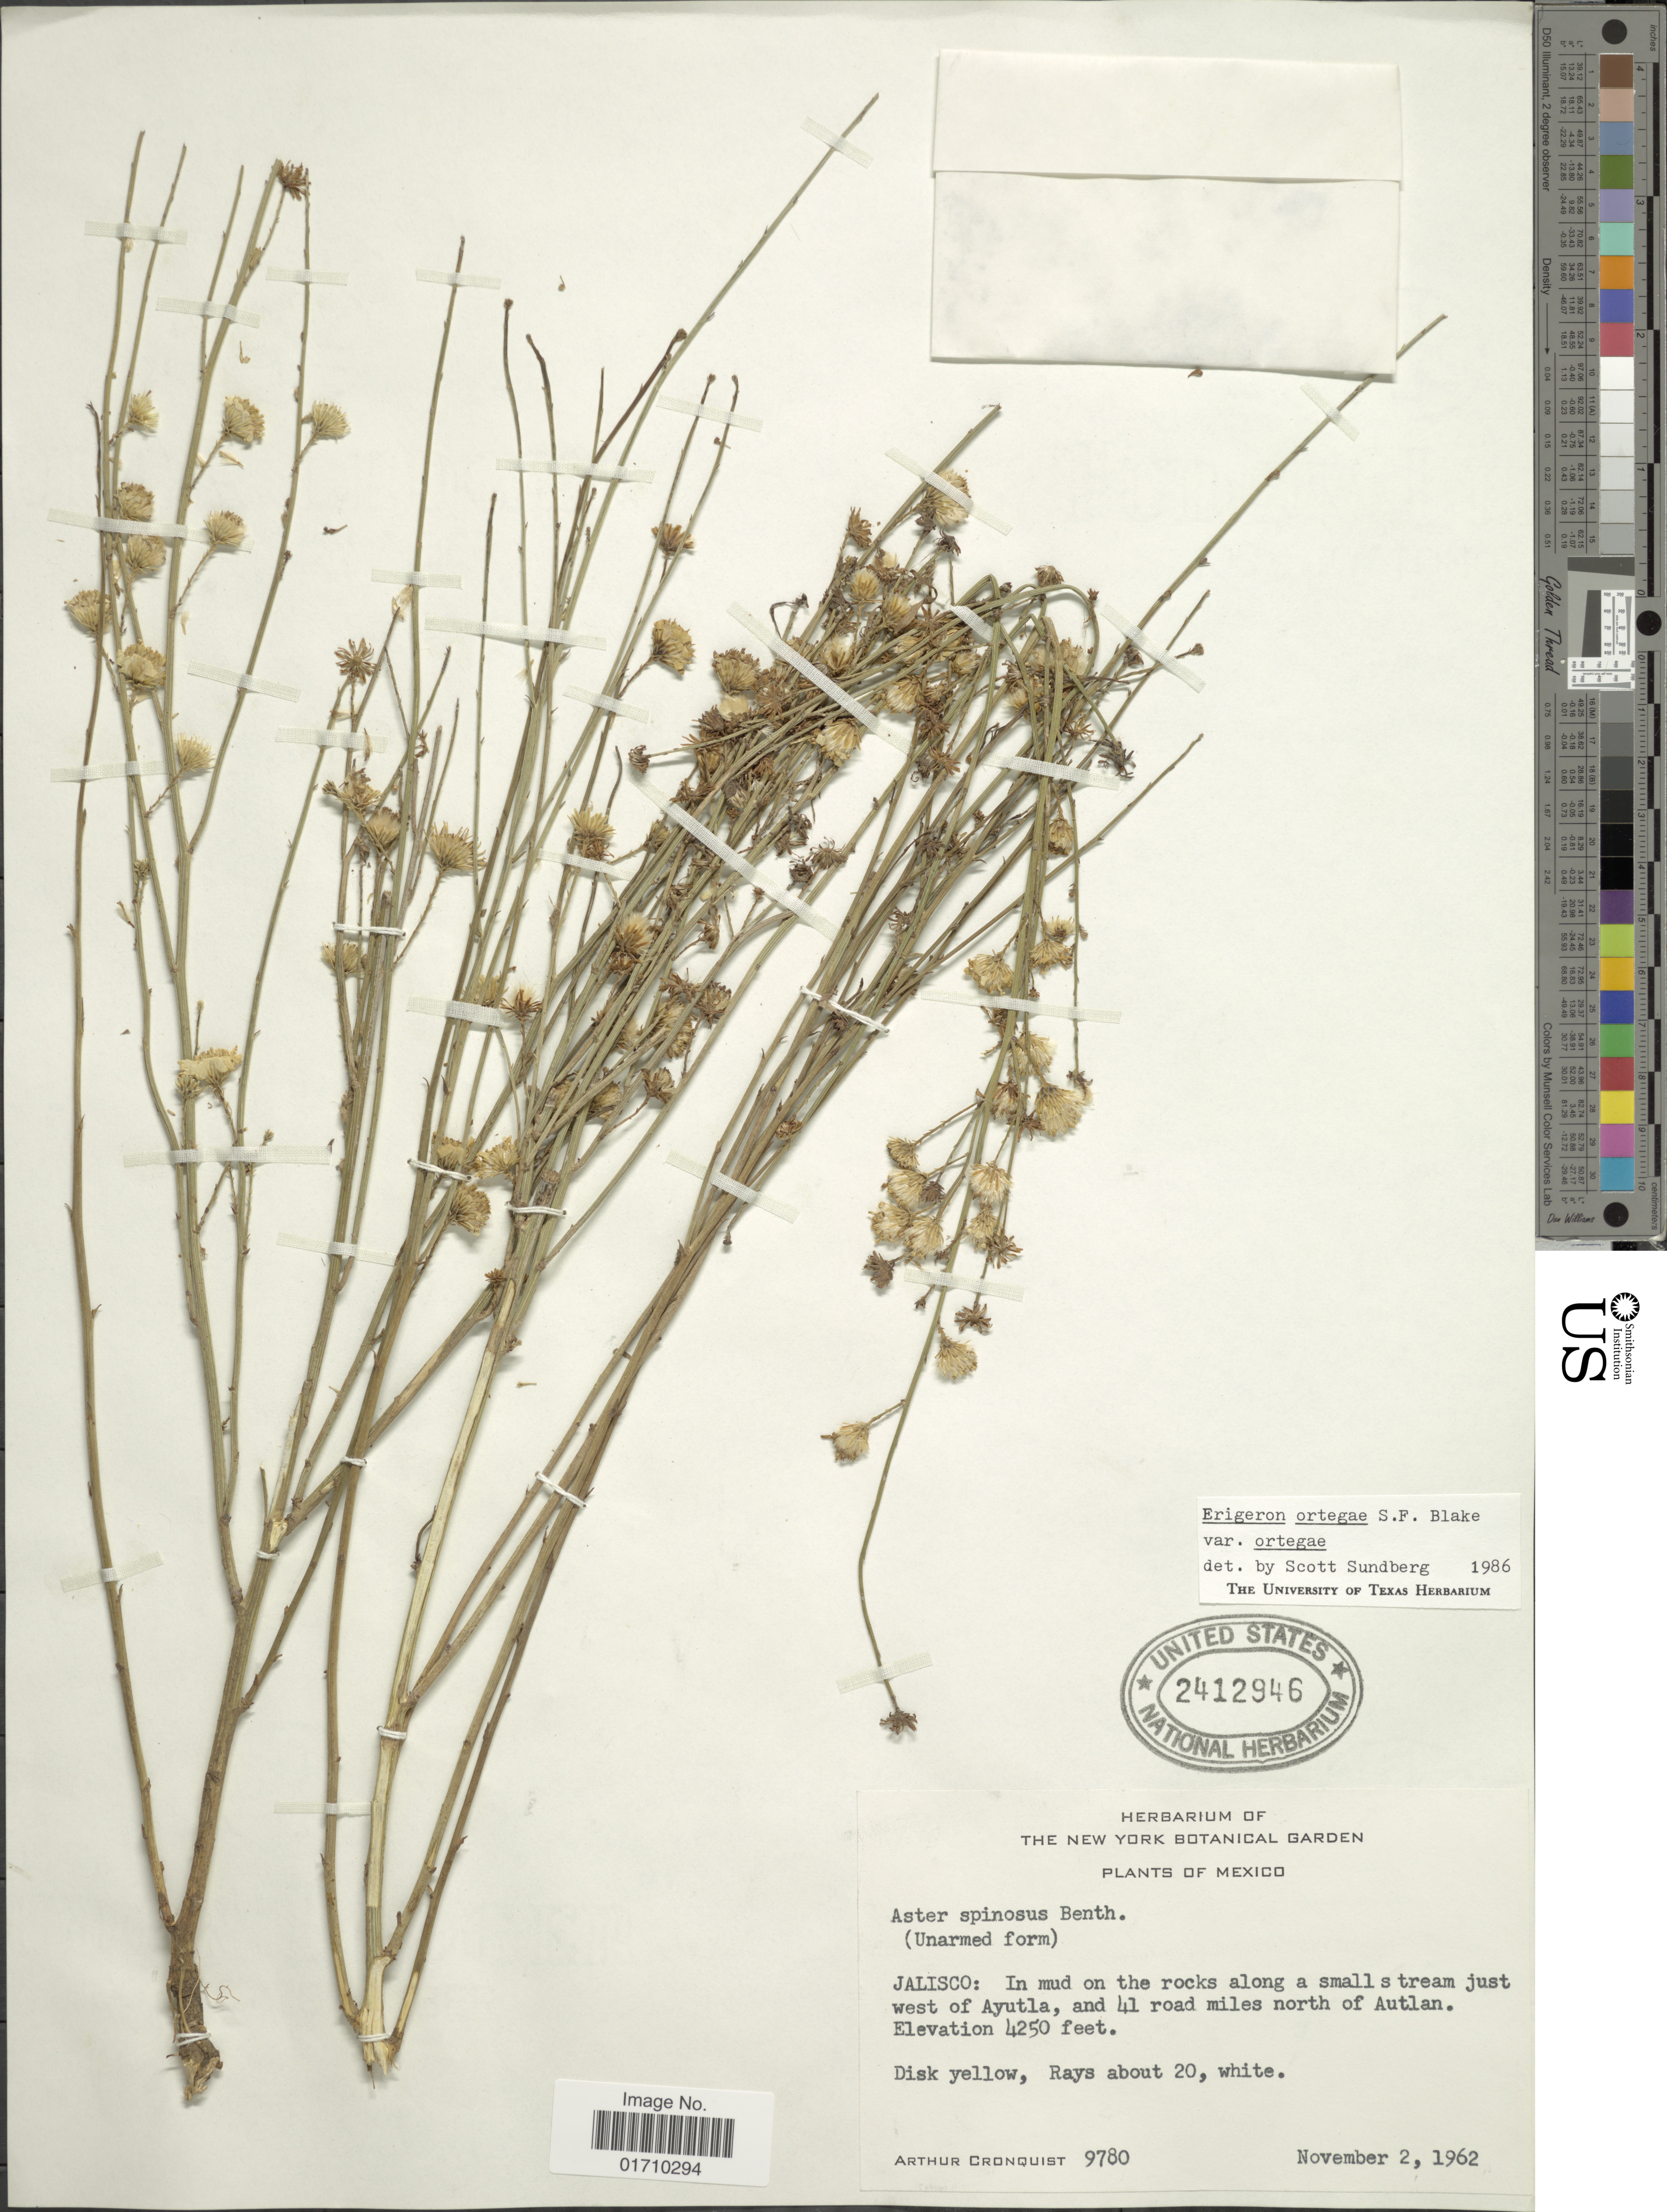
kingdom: Plantae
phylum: Tracheophyta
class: Magnoliopsida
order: Asterales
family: Asteraceae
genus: Chloracantha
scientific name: Chloracantha spinosa var. jaliscensis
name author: (McVaugh) S.D. Sundb.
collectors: A. J. Cronquist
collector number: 9780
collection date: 1962-11-02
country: Mexico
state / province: Jalisco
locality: In mud on the rocks along a small stream just west of Ayutla, and 41 road miles north of Autlan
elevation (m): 1295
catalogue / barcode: US 2412946